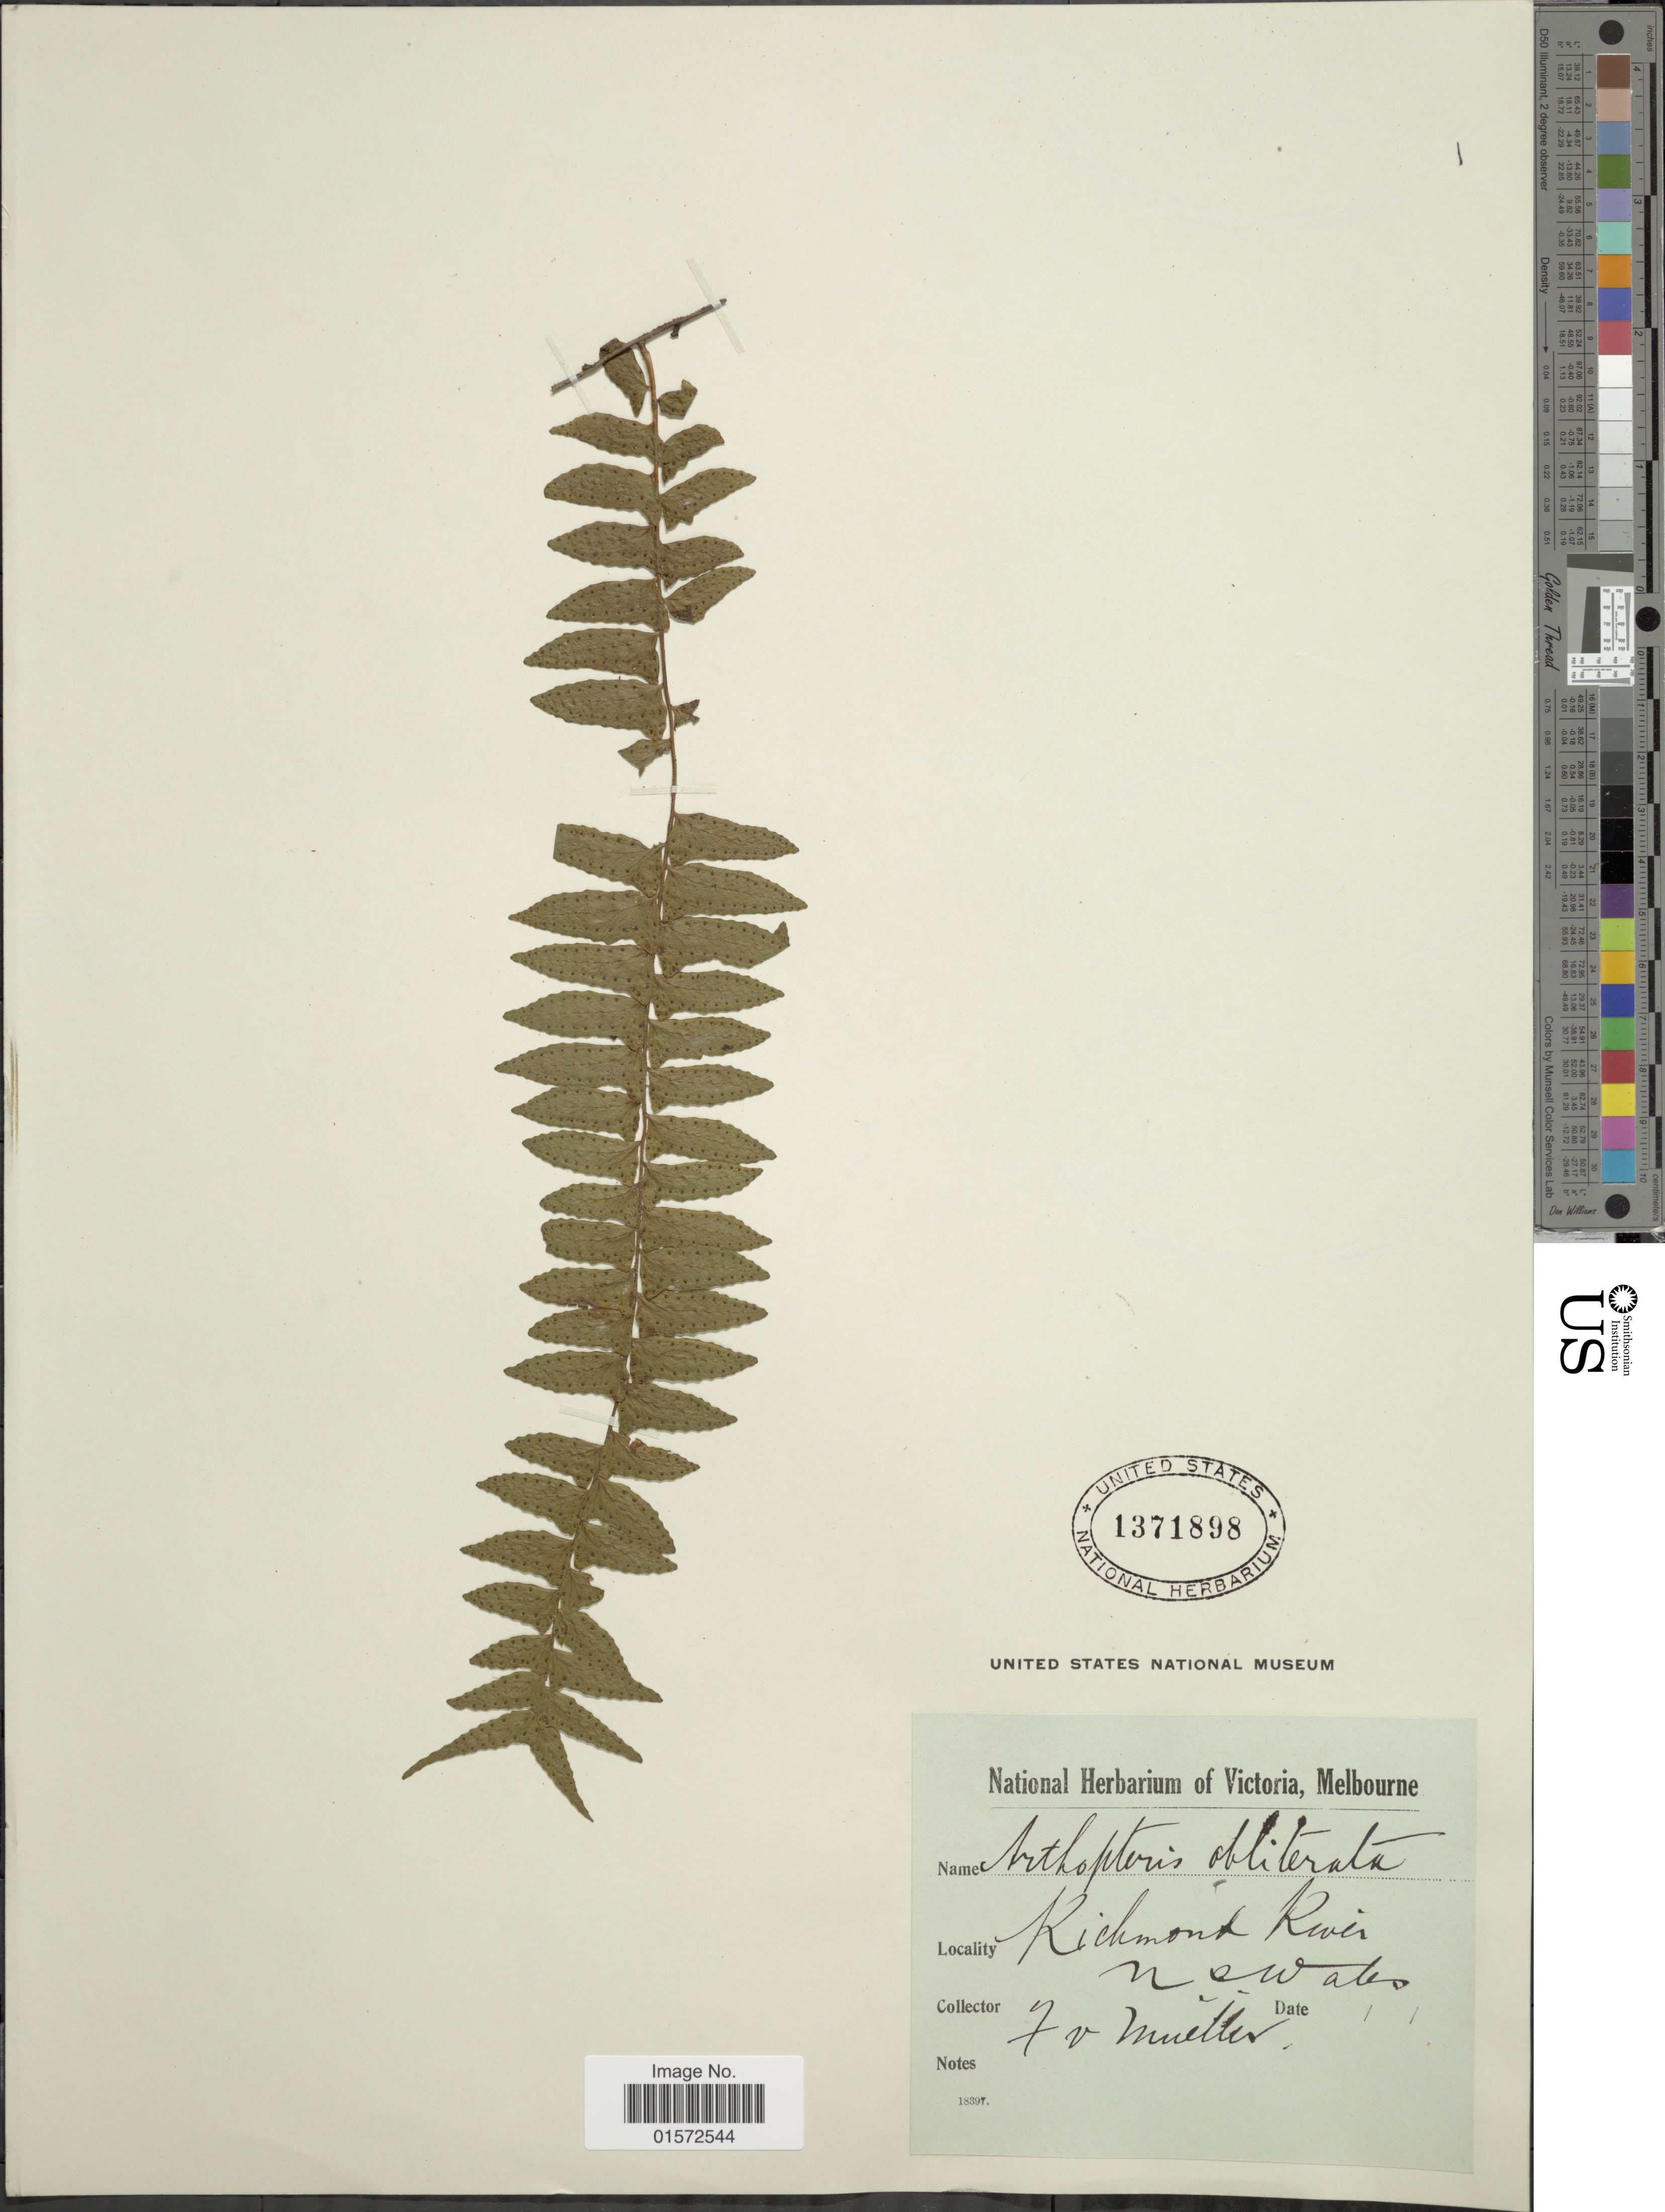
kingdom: Plantae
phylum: Tracheophyta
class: Polypodiopsida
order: Polypodiales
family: Tectariaceae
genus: Arthropteris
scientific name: Arthropteris palisotii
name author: (Desv.) Alston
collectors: F. Mueller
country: Australia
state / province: New South Wales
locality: Richmond river, N.S.Wales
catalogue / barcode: US 1371898